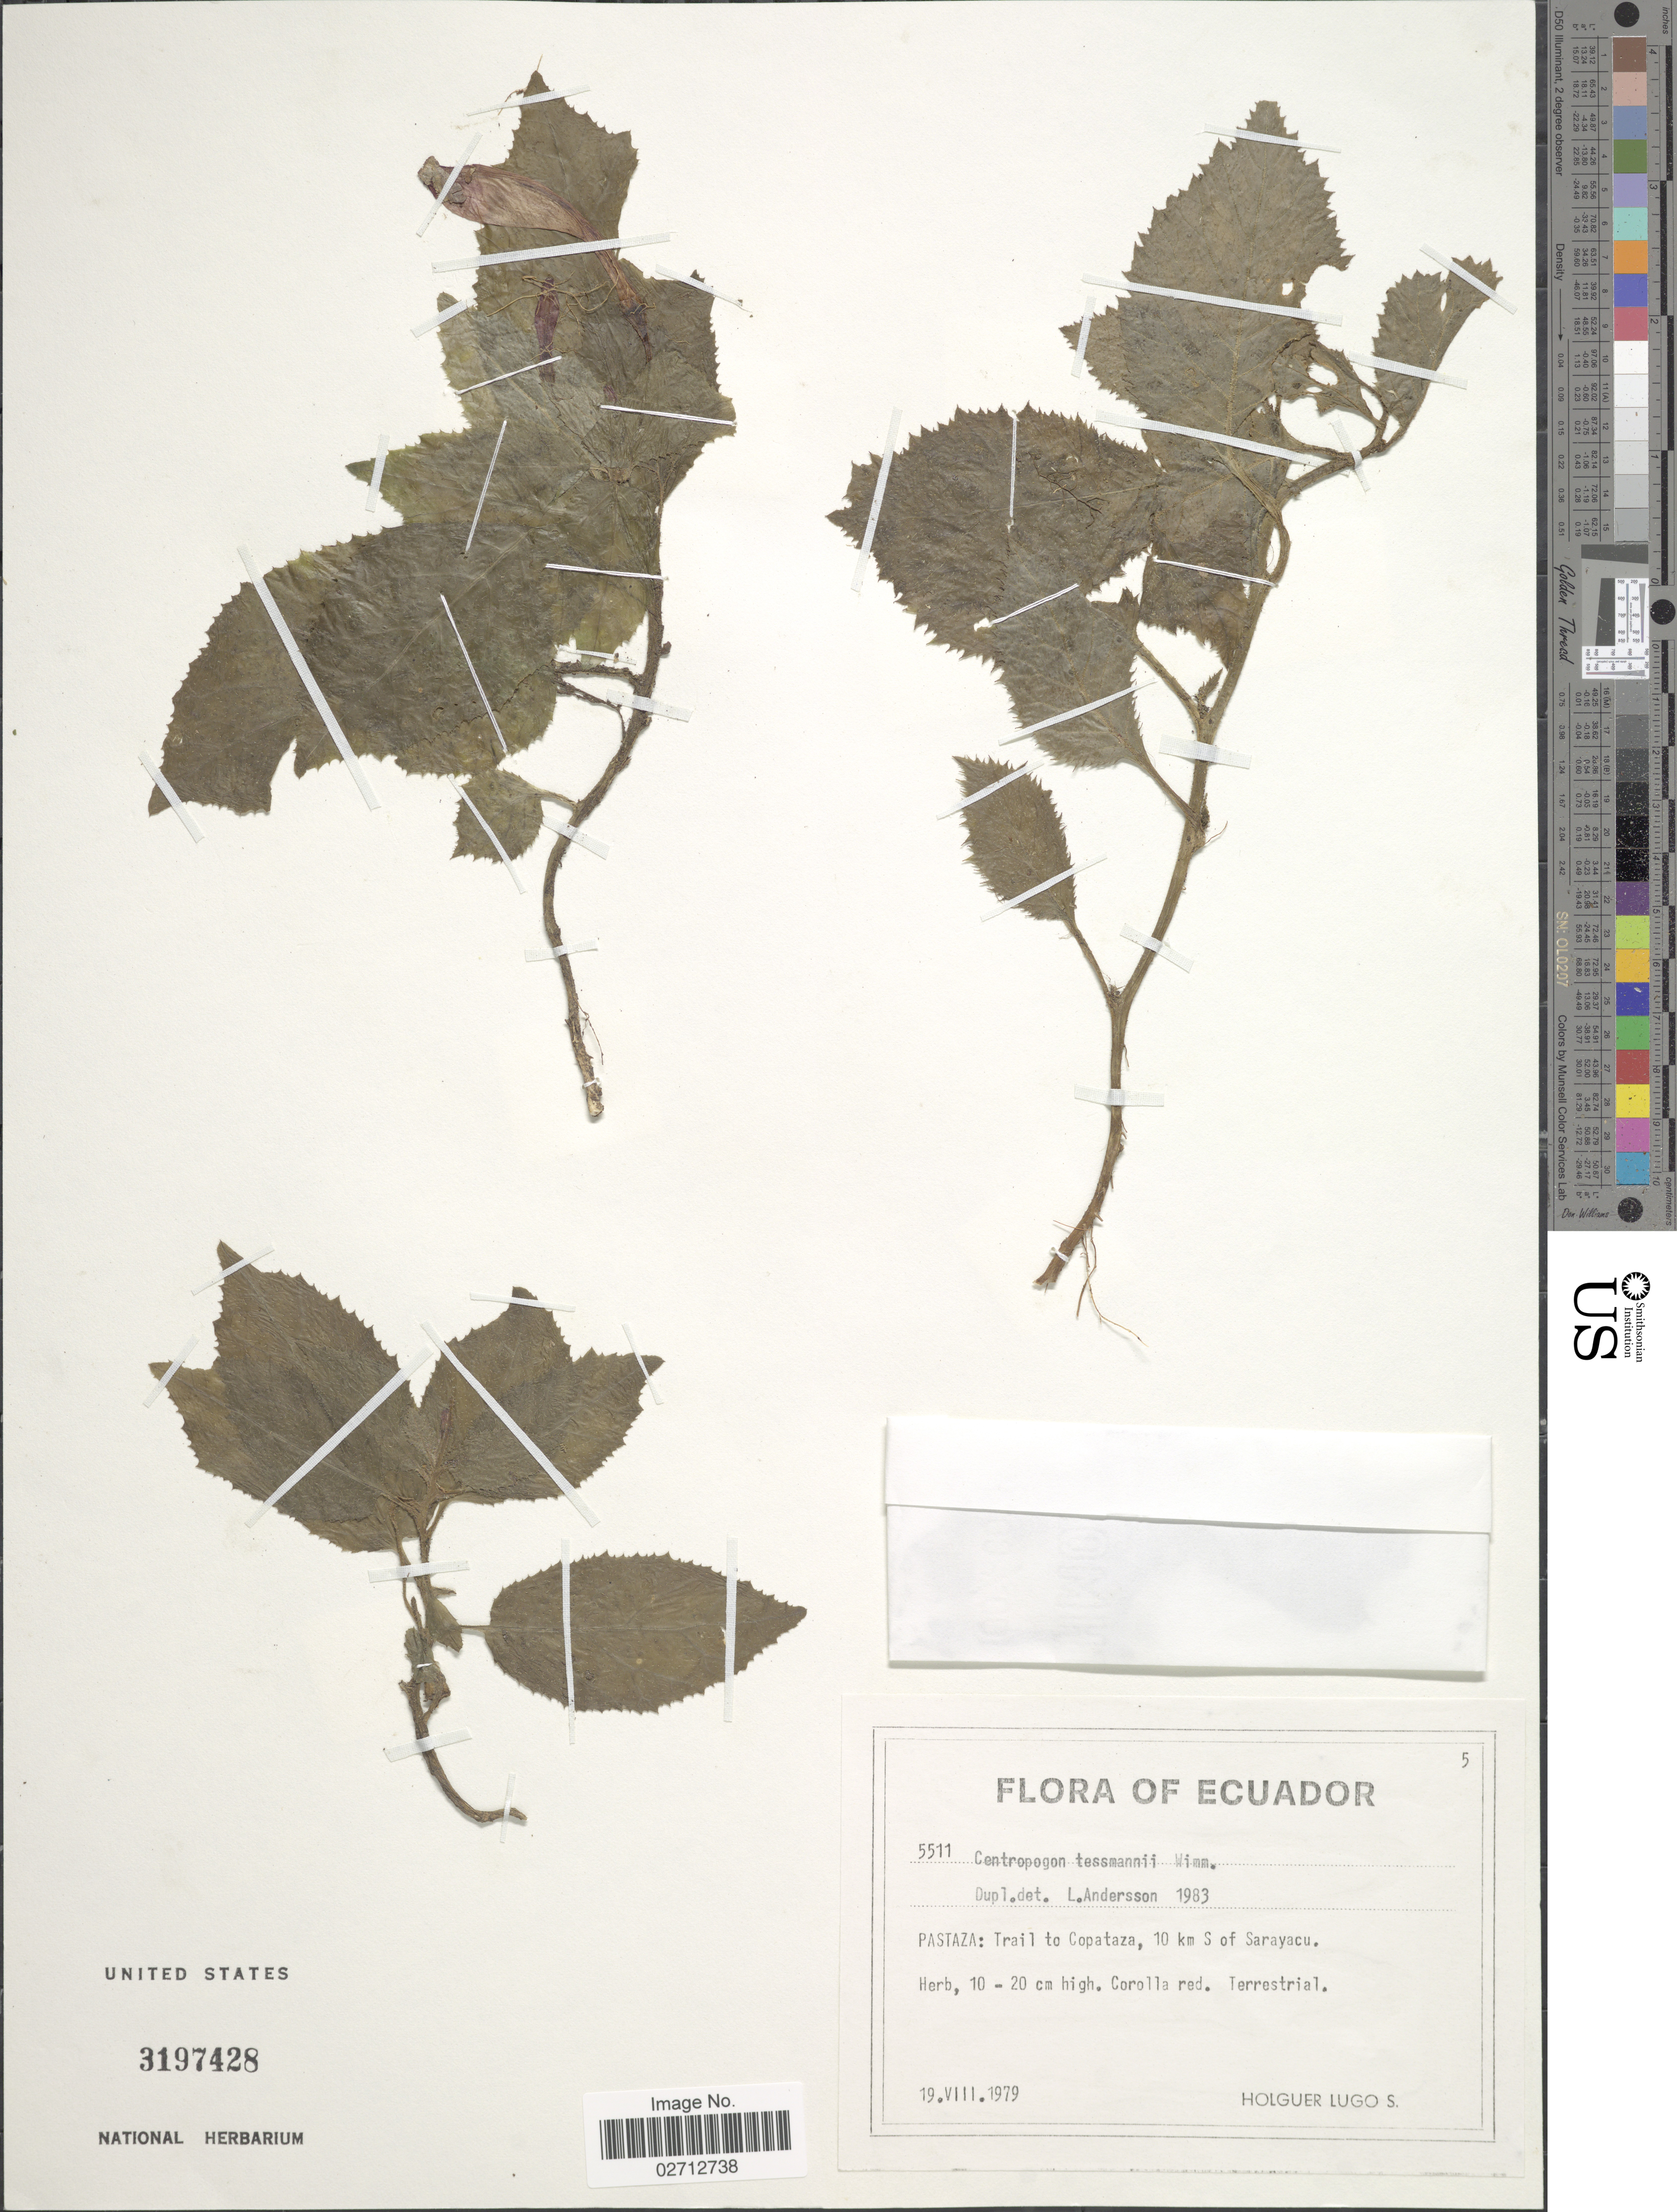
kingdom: Plantae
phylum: Tracheophyta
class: Magnoliopsida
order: Asterales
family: Campanulaceae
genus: Centropogon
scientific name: Centropogon tessmannii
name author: E. Wimm.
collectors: H. Lugo S.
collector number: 5511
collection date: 1979-08-19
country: Ecuador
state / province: Pastaza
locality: Trail to Copataza, 10 km S of Sarayacu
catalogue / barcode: US 3197428